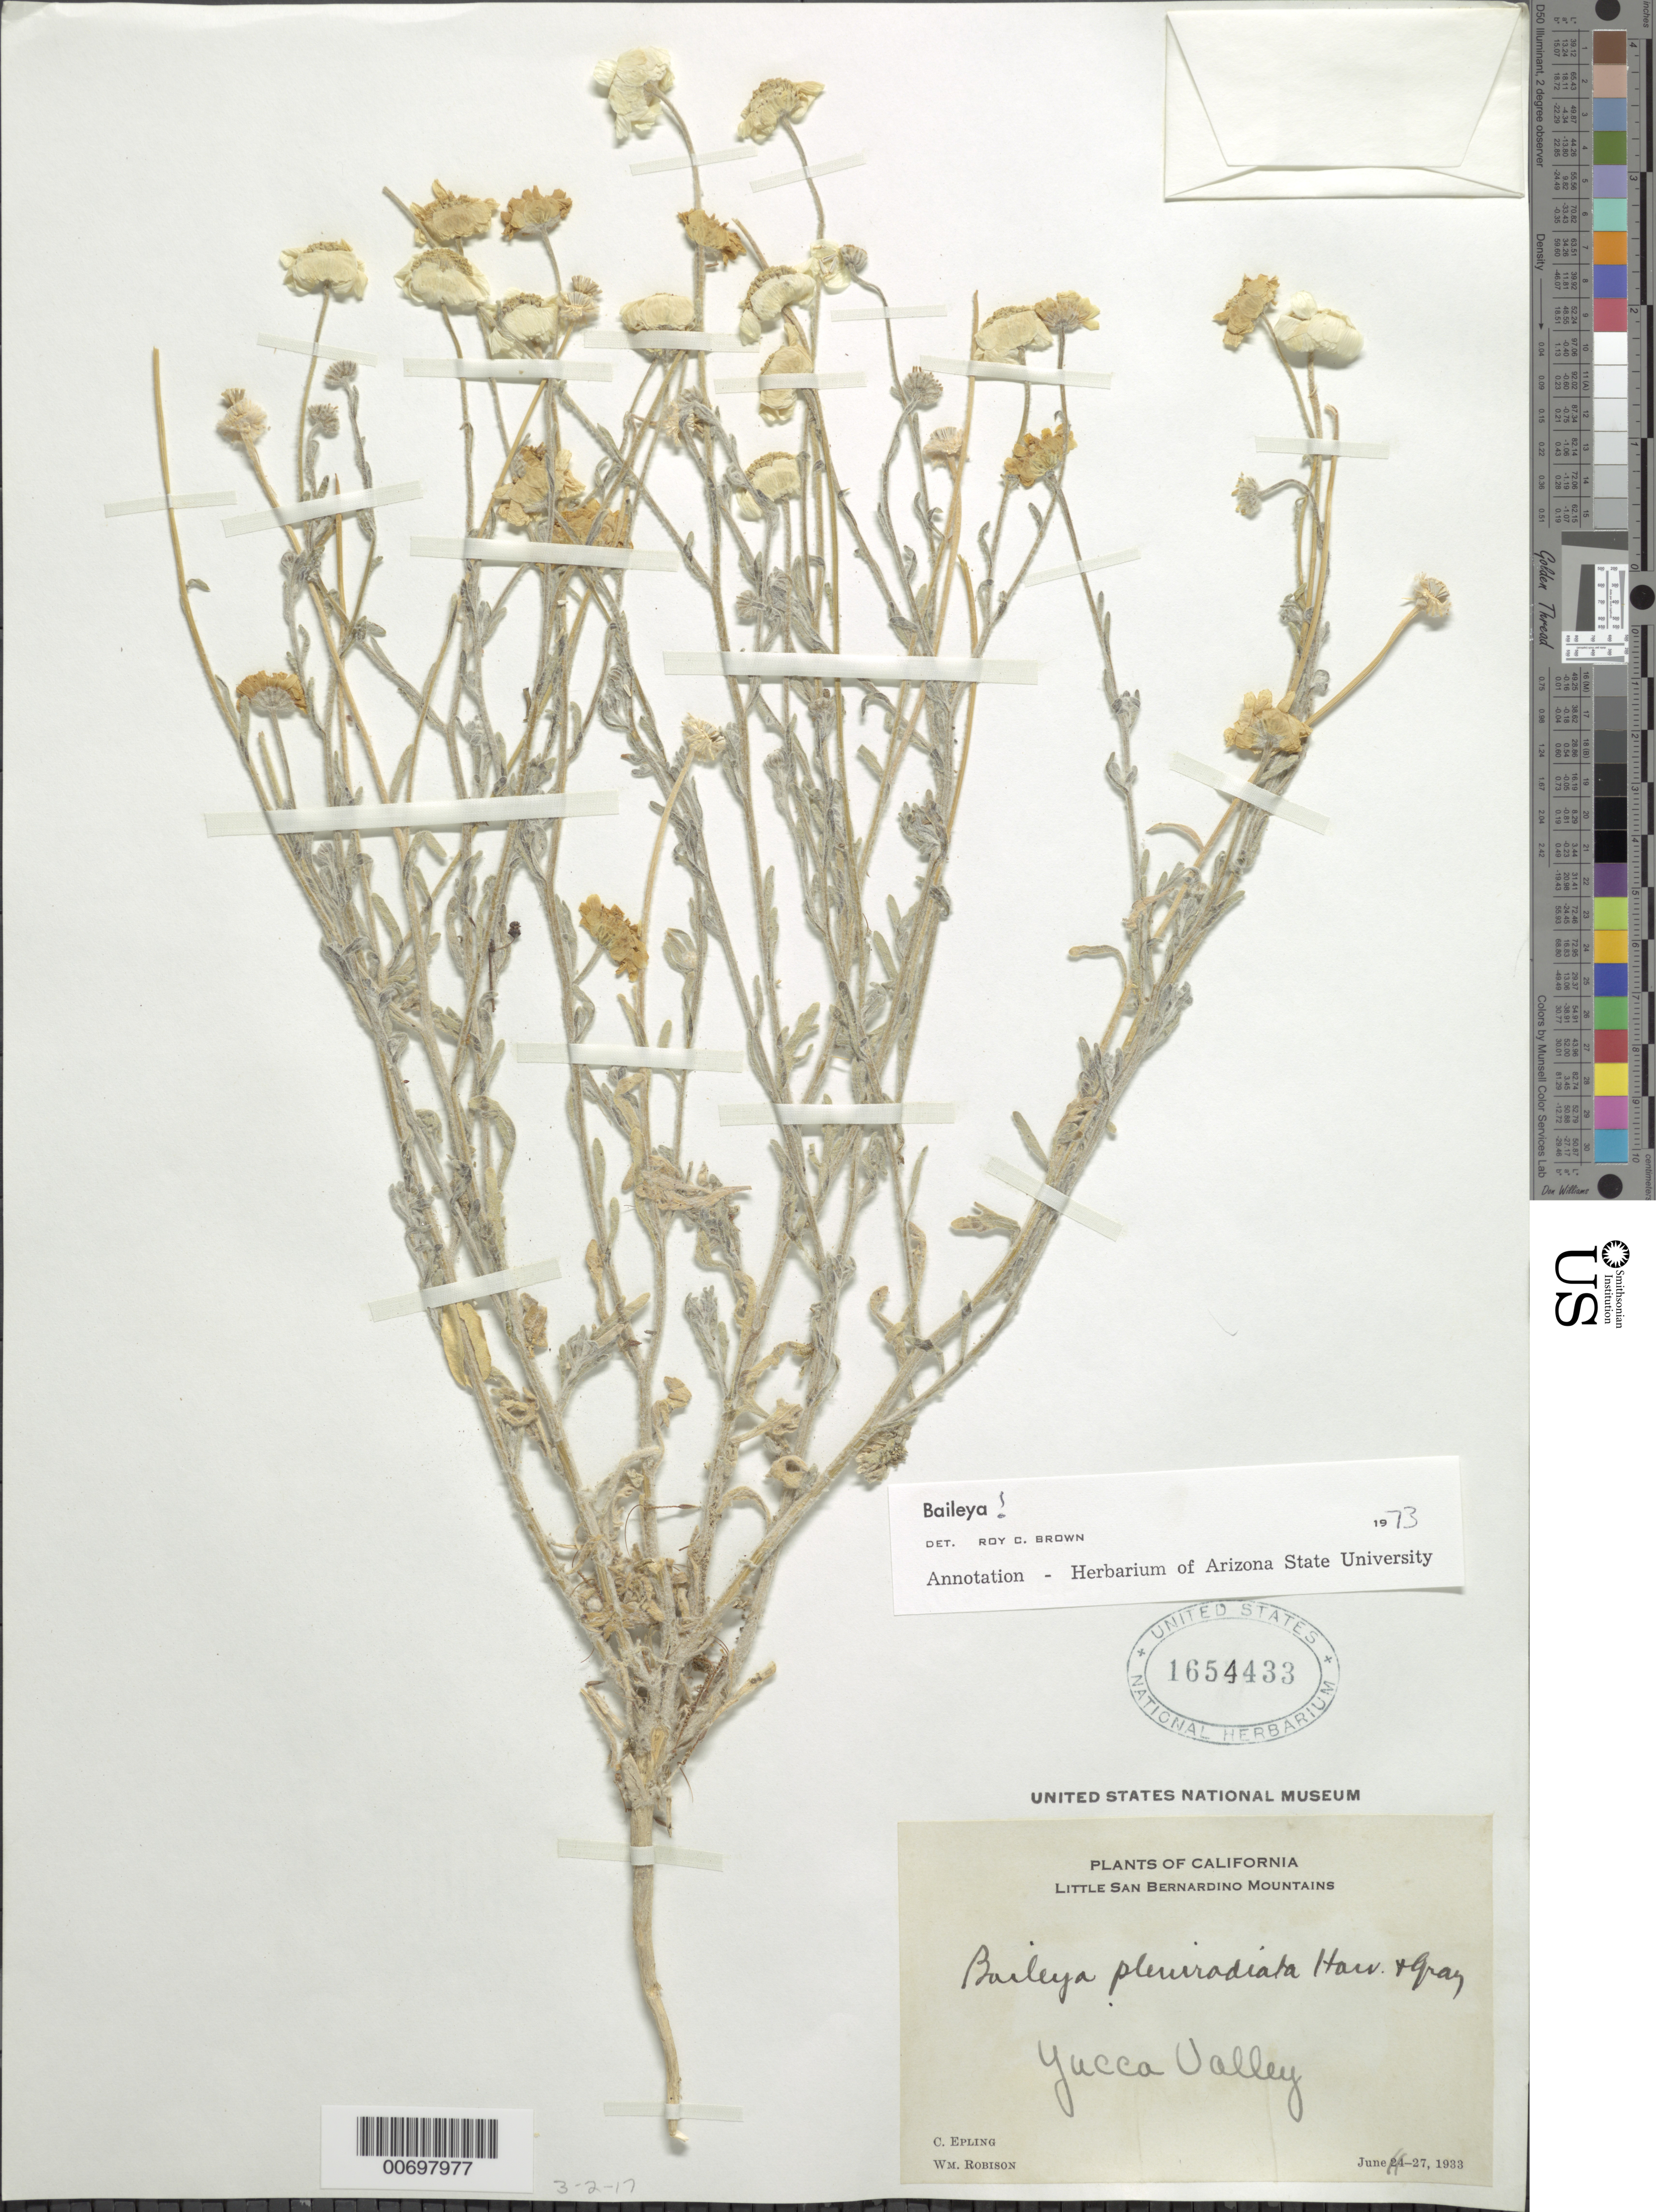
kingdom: Plantae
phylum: Tracheophyta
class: Magnoliopsida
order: Asterales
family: Asteraceae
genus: Baileya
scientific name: Baileya pleniradiata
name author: Harv. & A. Gray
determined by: Brown, Roy C.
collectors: C. C. Epling & W. Robison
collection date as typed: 27 Jun 1933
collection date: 1933-06-27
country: United States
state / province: California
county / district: San Bernardino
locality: Little San Bernardino Mts., Yucca Valley.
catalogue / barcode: US 1654433